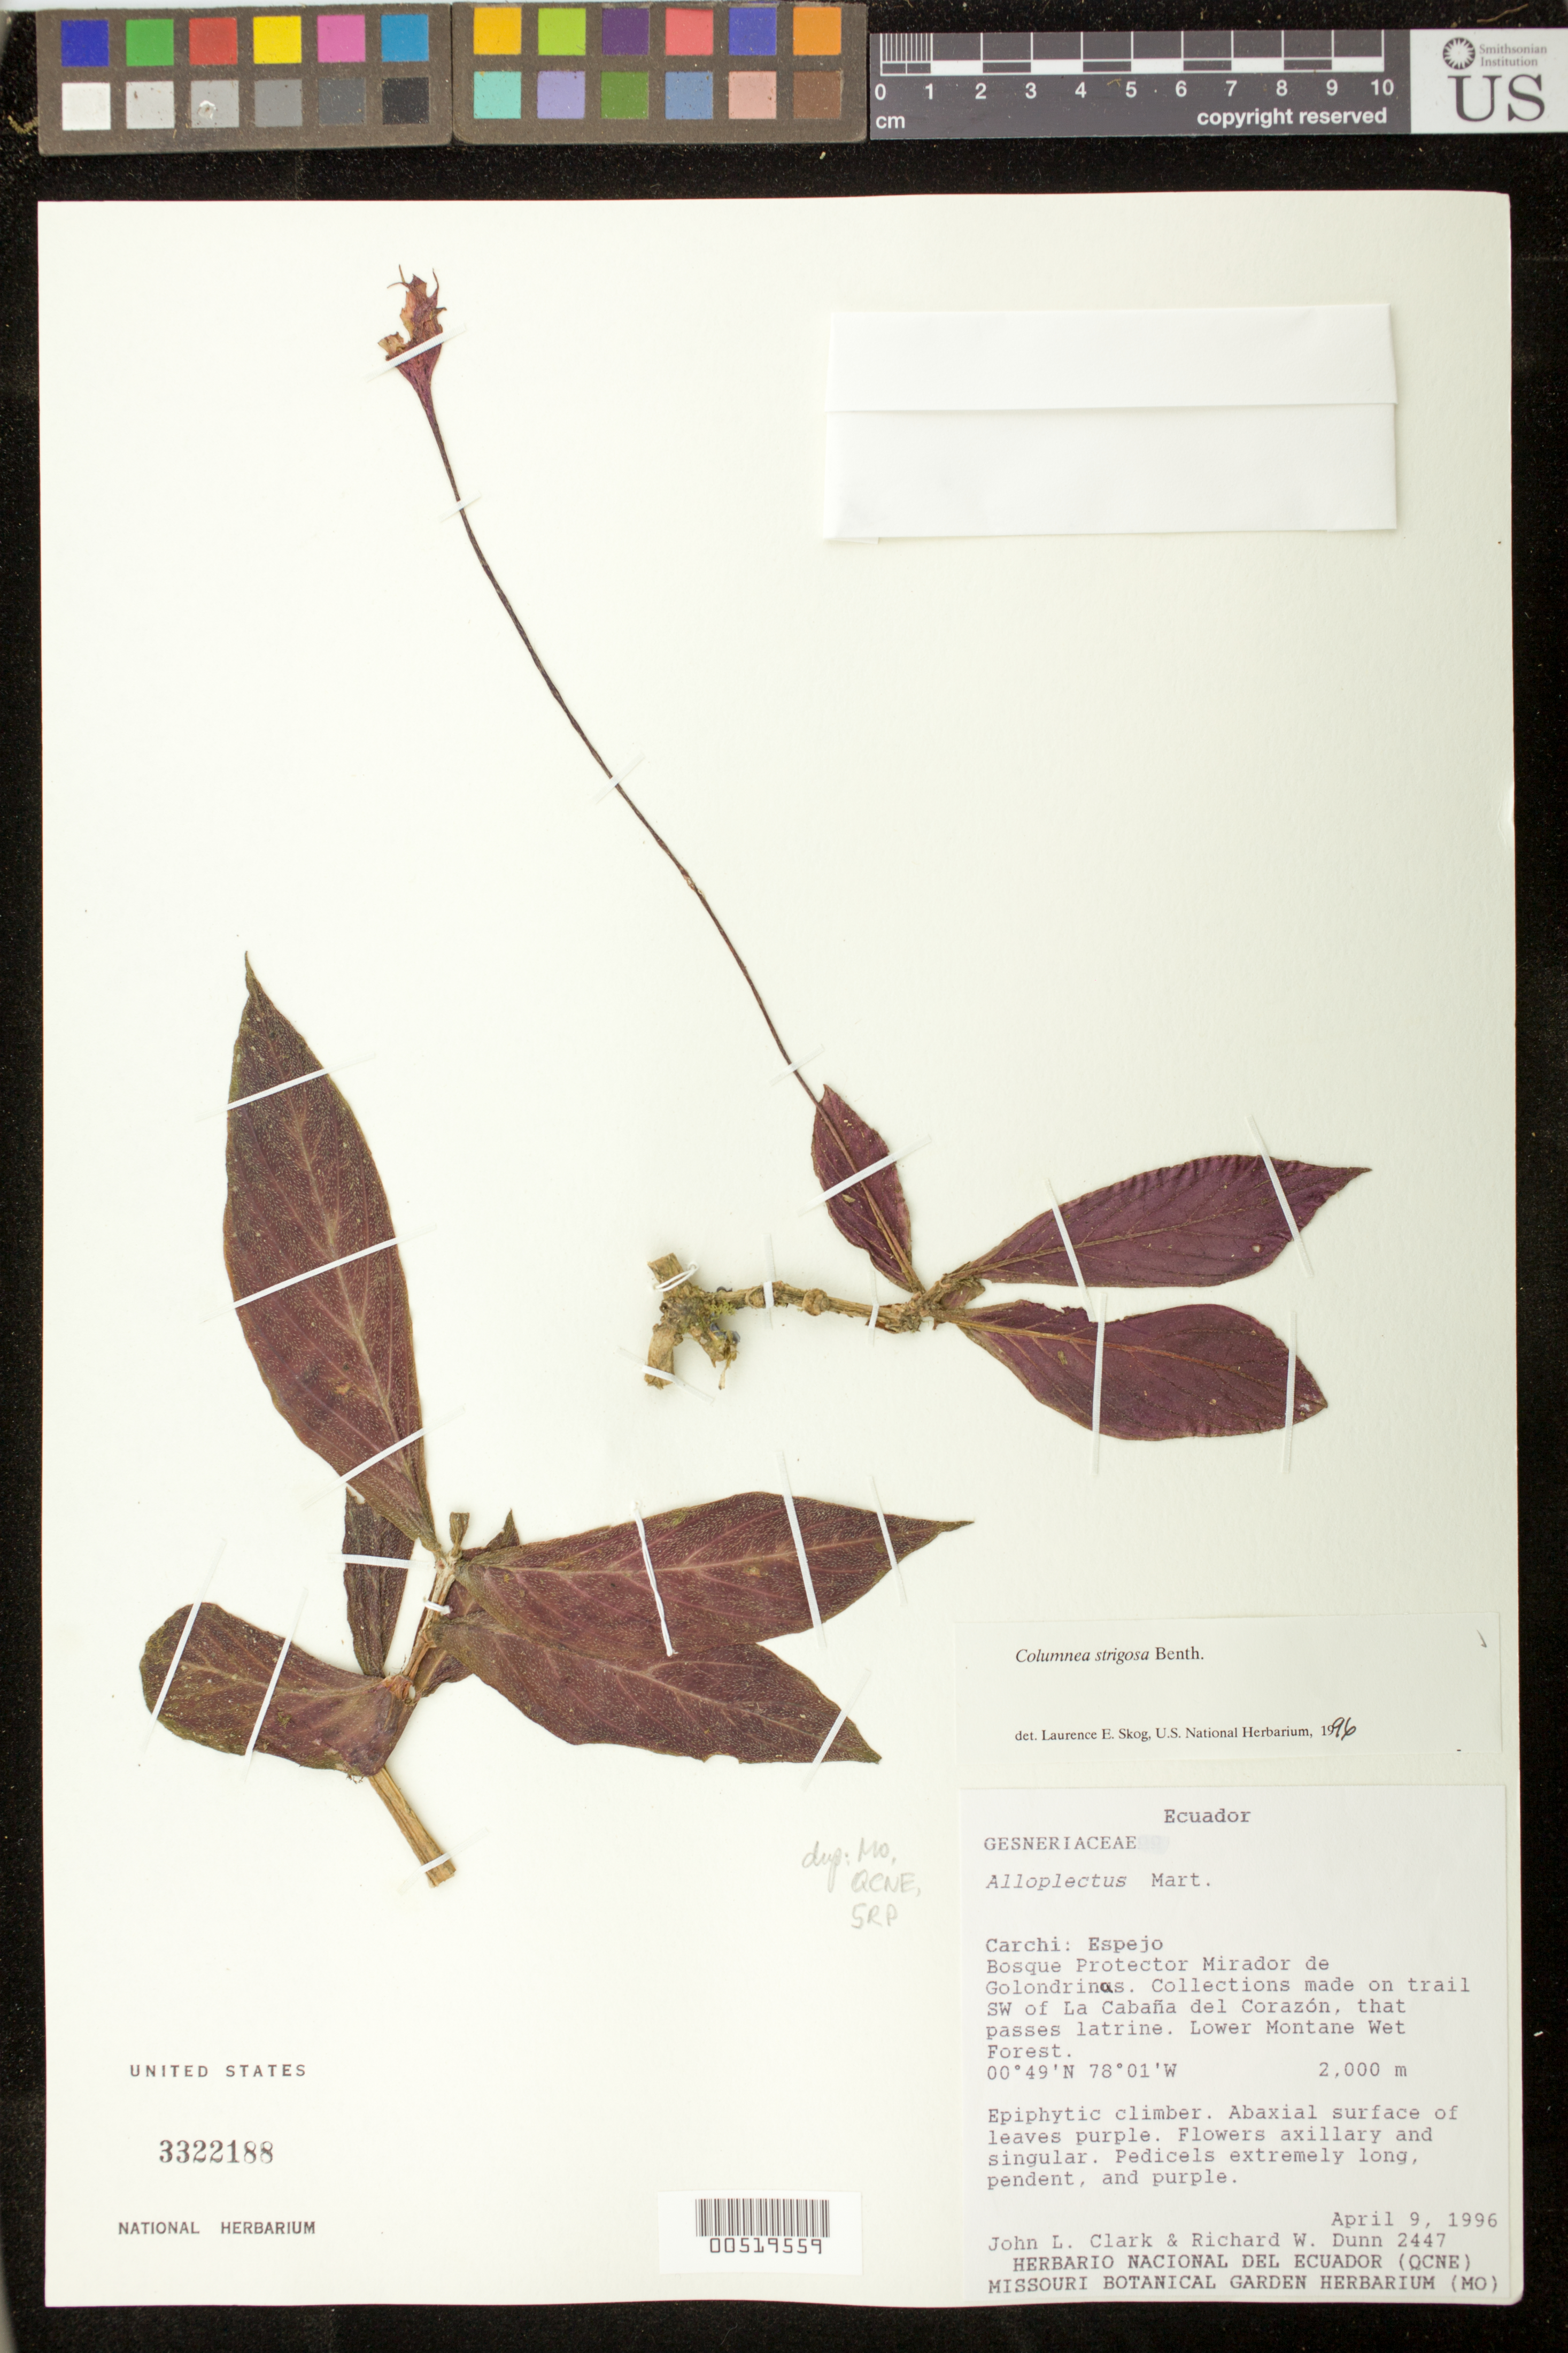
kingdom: Plantae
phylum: Tracheophyta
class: Magnoliopsida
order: Lamiales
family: Gesneriaceae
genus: Columnea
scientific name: Columnea strigosa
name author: Benth.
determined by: Skog, Laurence E.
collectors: J. L. Clark & R. Dunn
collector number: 2447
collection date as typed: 09 Apr 1996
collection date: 1996-04-09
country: Ecuador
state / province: Carchi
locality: Espejo; Bosque Protector Mirador de Golondrinas; trail SW of La Cabaña del Corazón, that passes latrine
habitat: Lower montane wet forest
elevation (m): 2000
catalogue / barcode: US 3322188